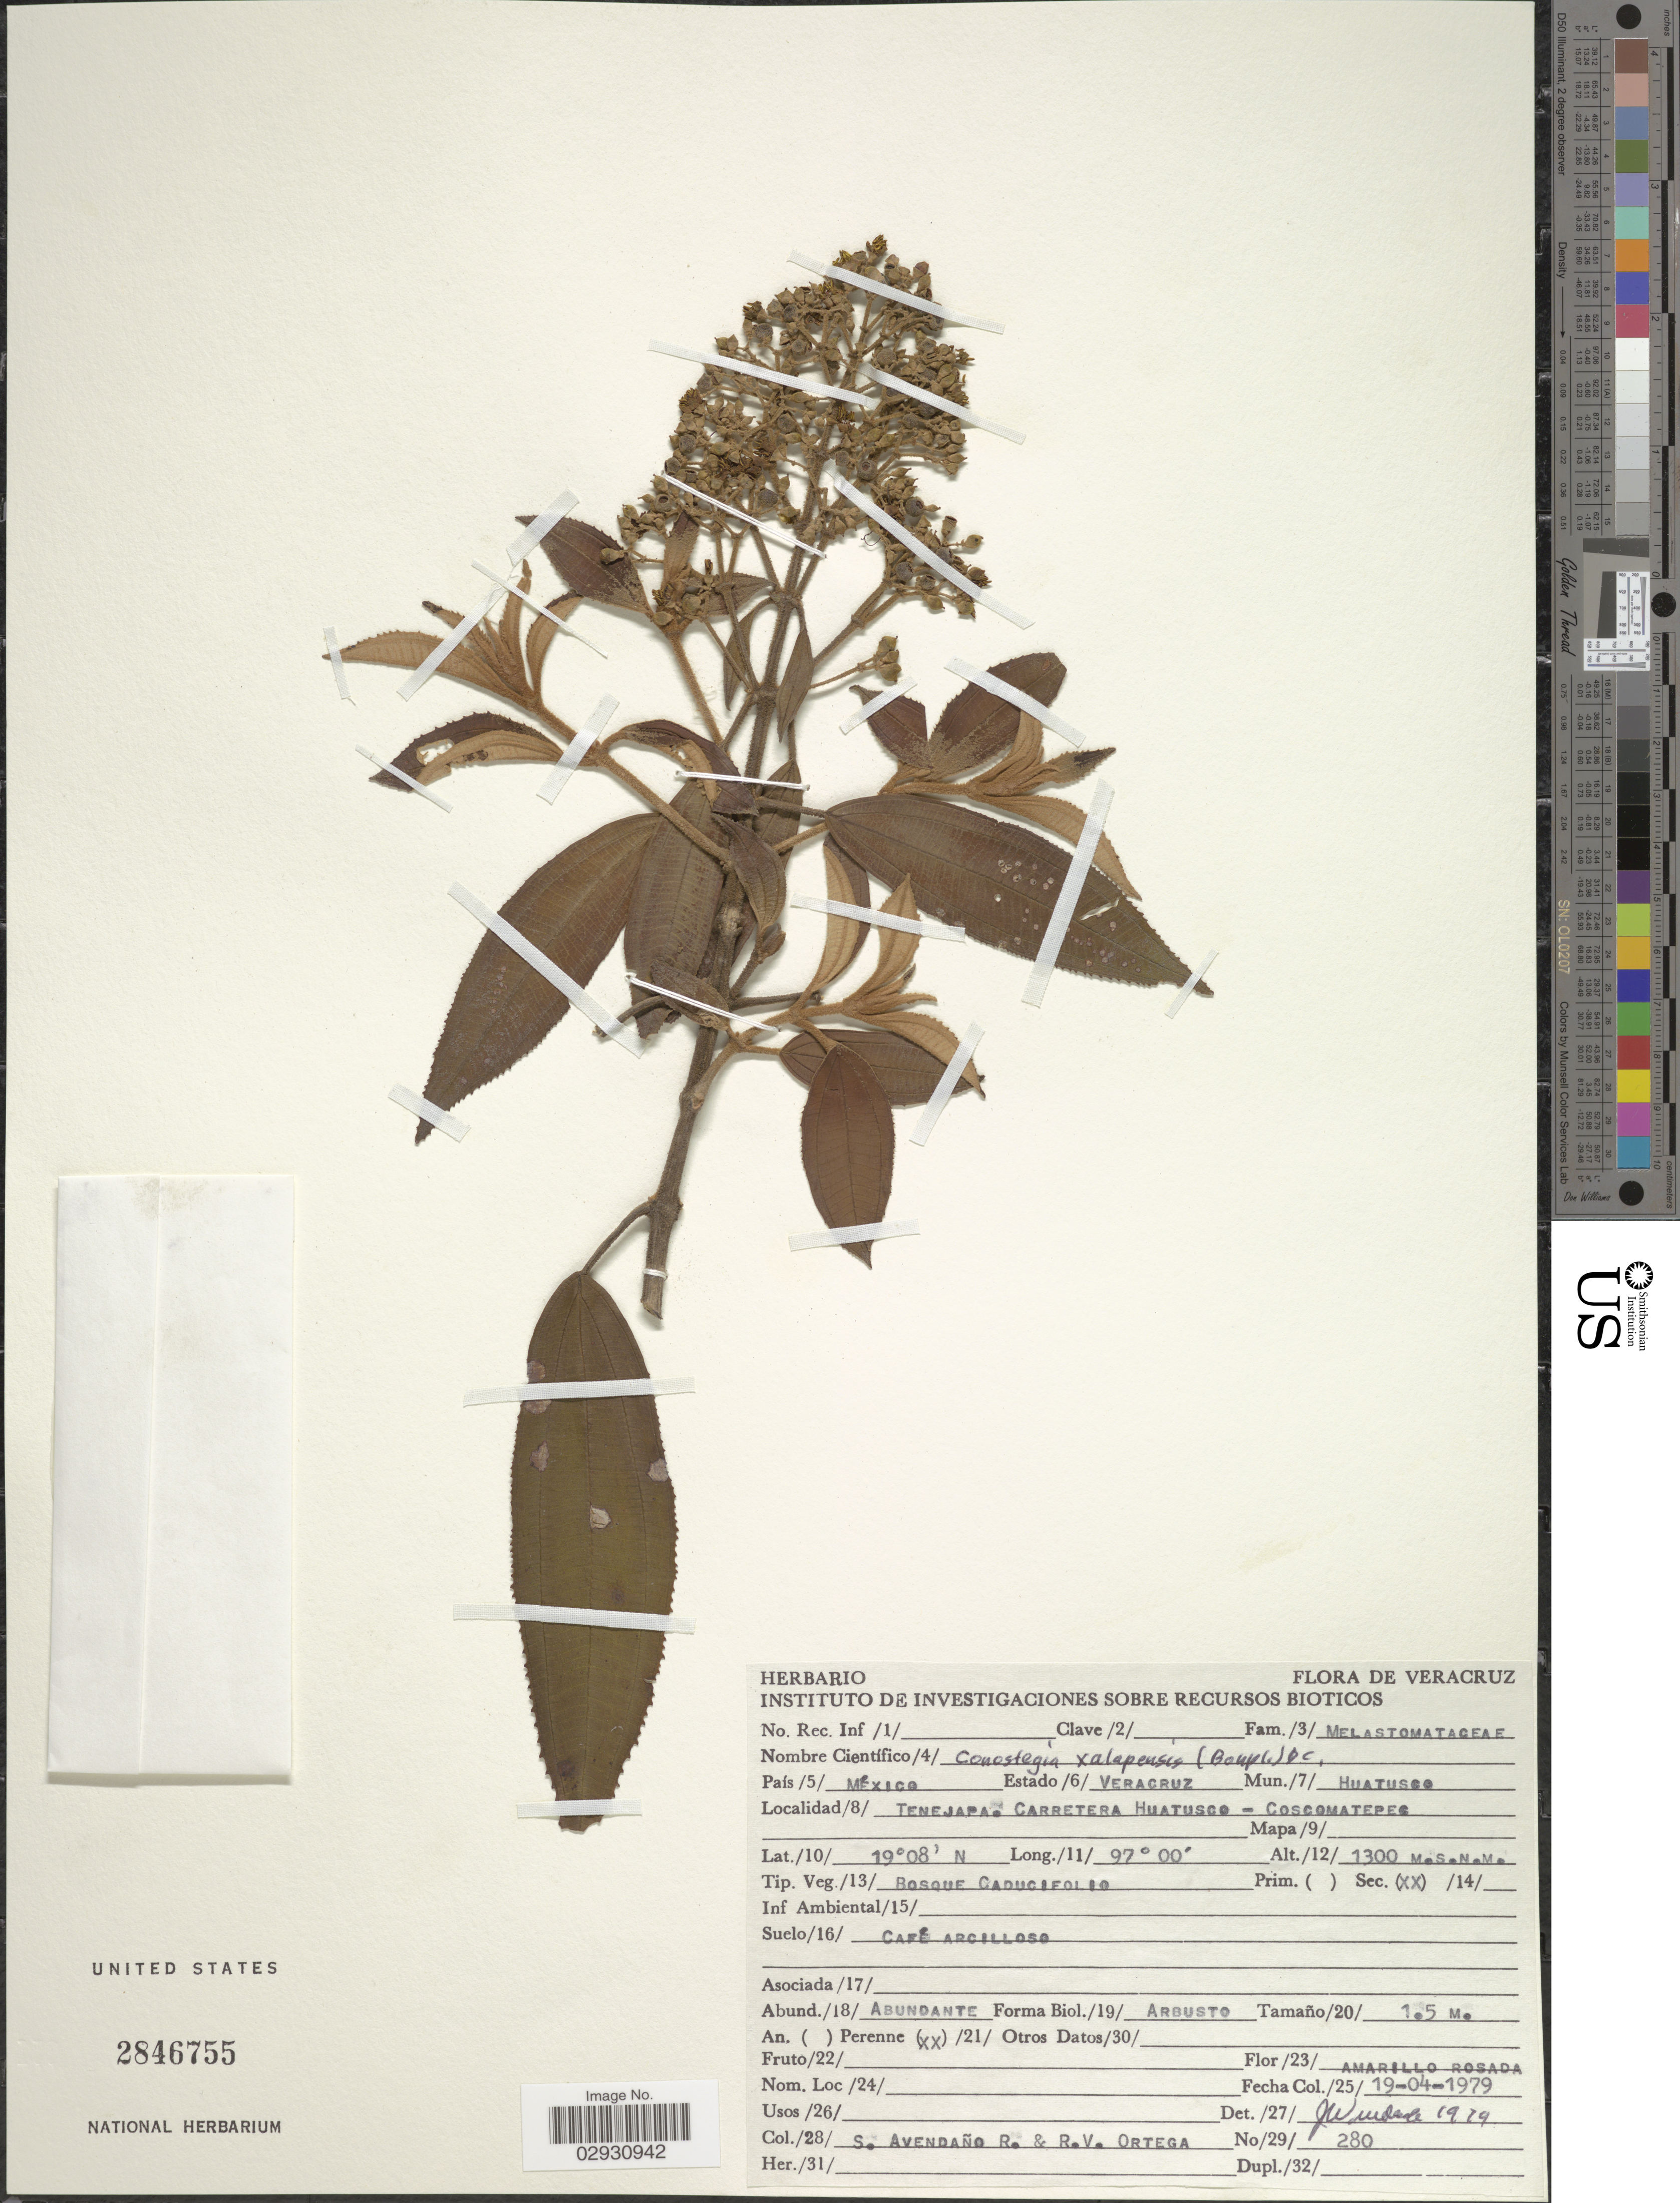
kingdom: Plantae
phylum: Tracheophyta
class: Magnoliopsida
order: Myrtales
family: Melastomataceae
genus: Conostegia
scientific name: Conostegia quadrangularis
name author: Schltdl. ex Steud.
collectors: S. Avendano R. & R. V. Ortega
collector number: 280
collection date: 1979-04-19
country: Mexico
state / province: Veracruz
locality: Estado Veracruz, Mun. Huatusco, Tenejapa. Carretera Huatusco - Coscomatepec.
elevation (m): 1300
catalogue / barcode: US 2846755